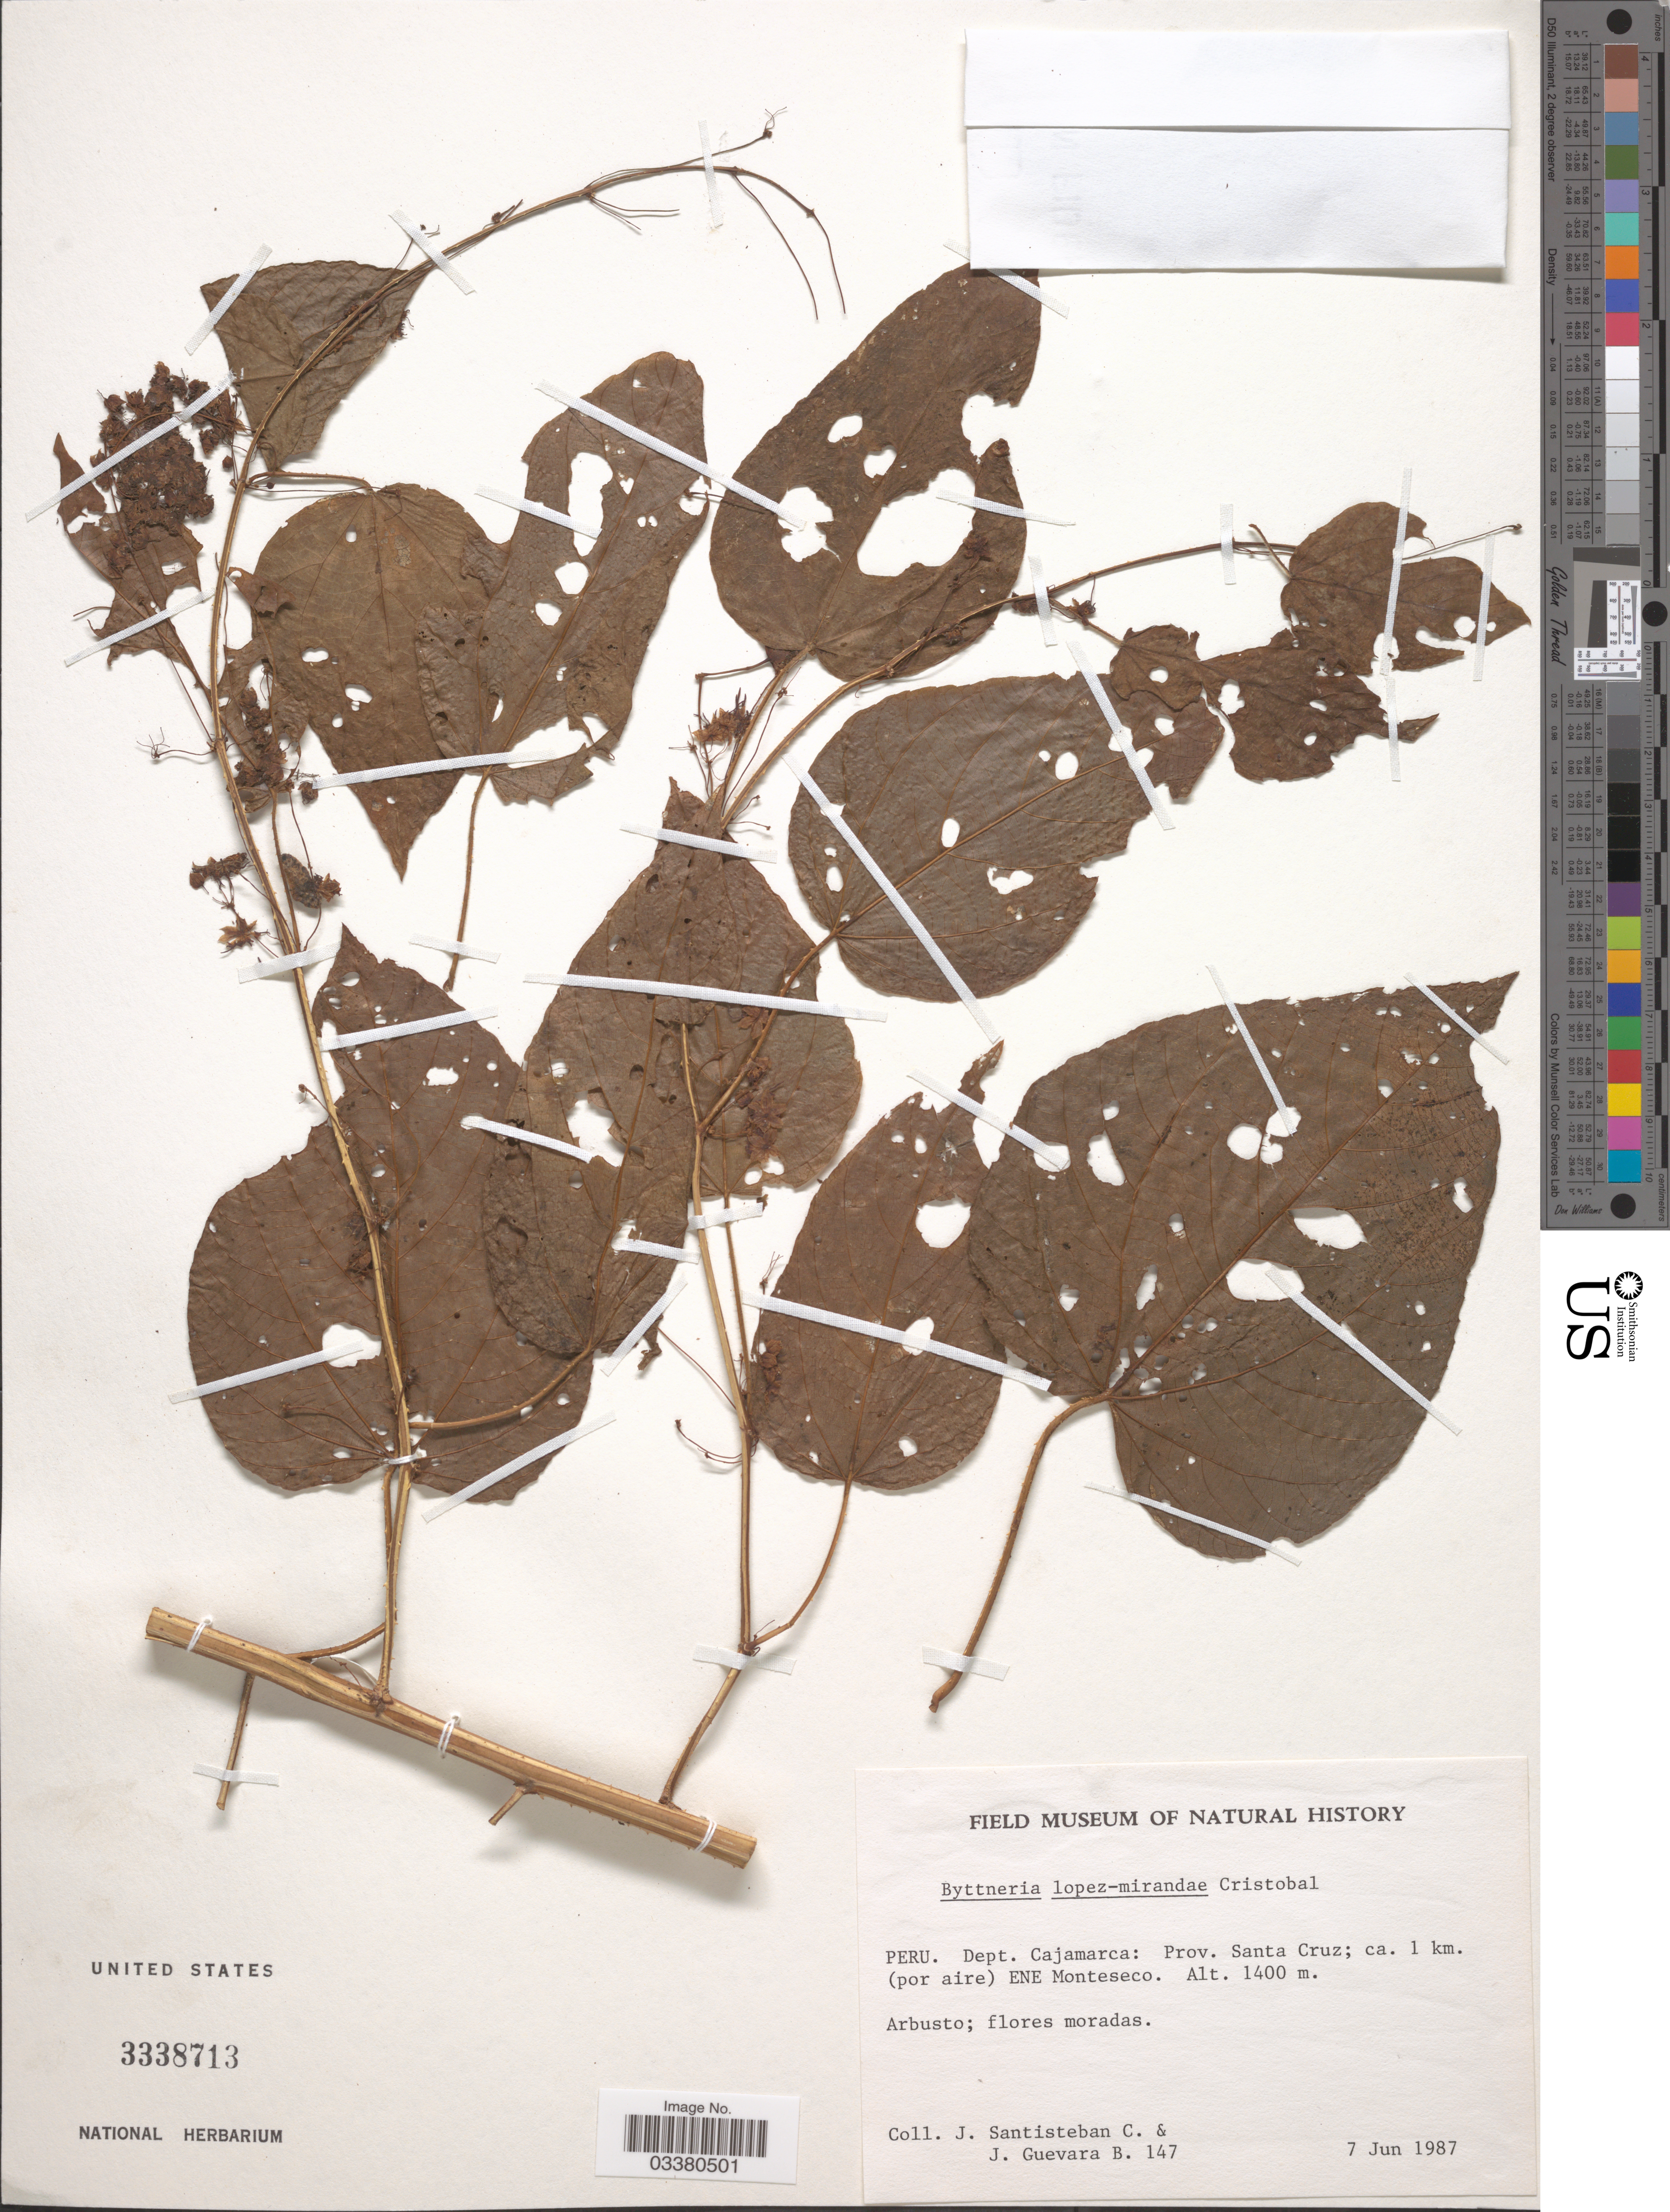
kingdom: Plantae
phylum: Tracheophyta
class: Magnoliopsida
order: Malvales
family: Malvaceae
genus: Byttneria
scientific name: Byttneria lopez-mirandae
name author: Cristóbal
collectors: J. Santisteban C. & J. Guevara B.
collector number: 147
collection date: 1987-06-07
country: Peru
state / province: Cajamarca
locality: Dept. Cajamarca: Prov. Santa Cruz; ca. 1 km. (por aire) ENE Monteseco.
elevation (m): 1400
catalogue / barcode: US 3338713